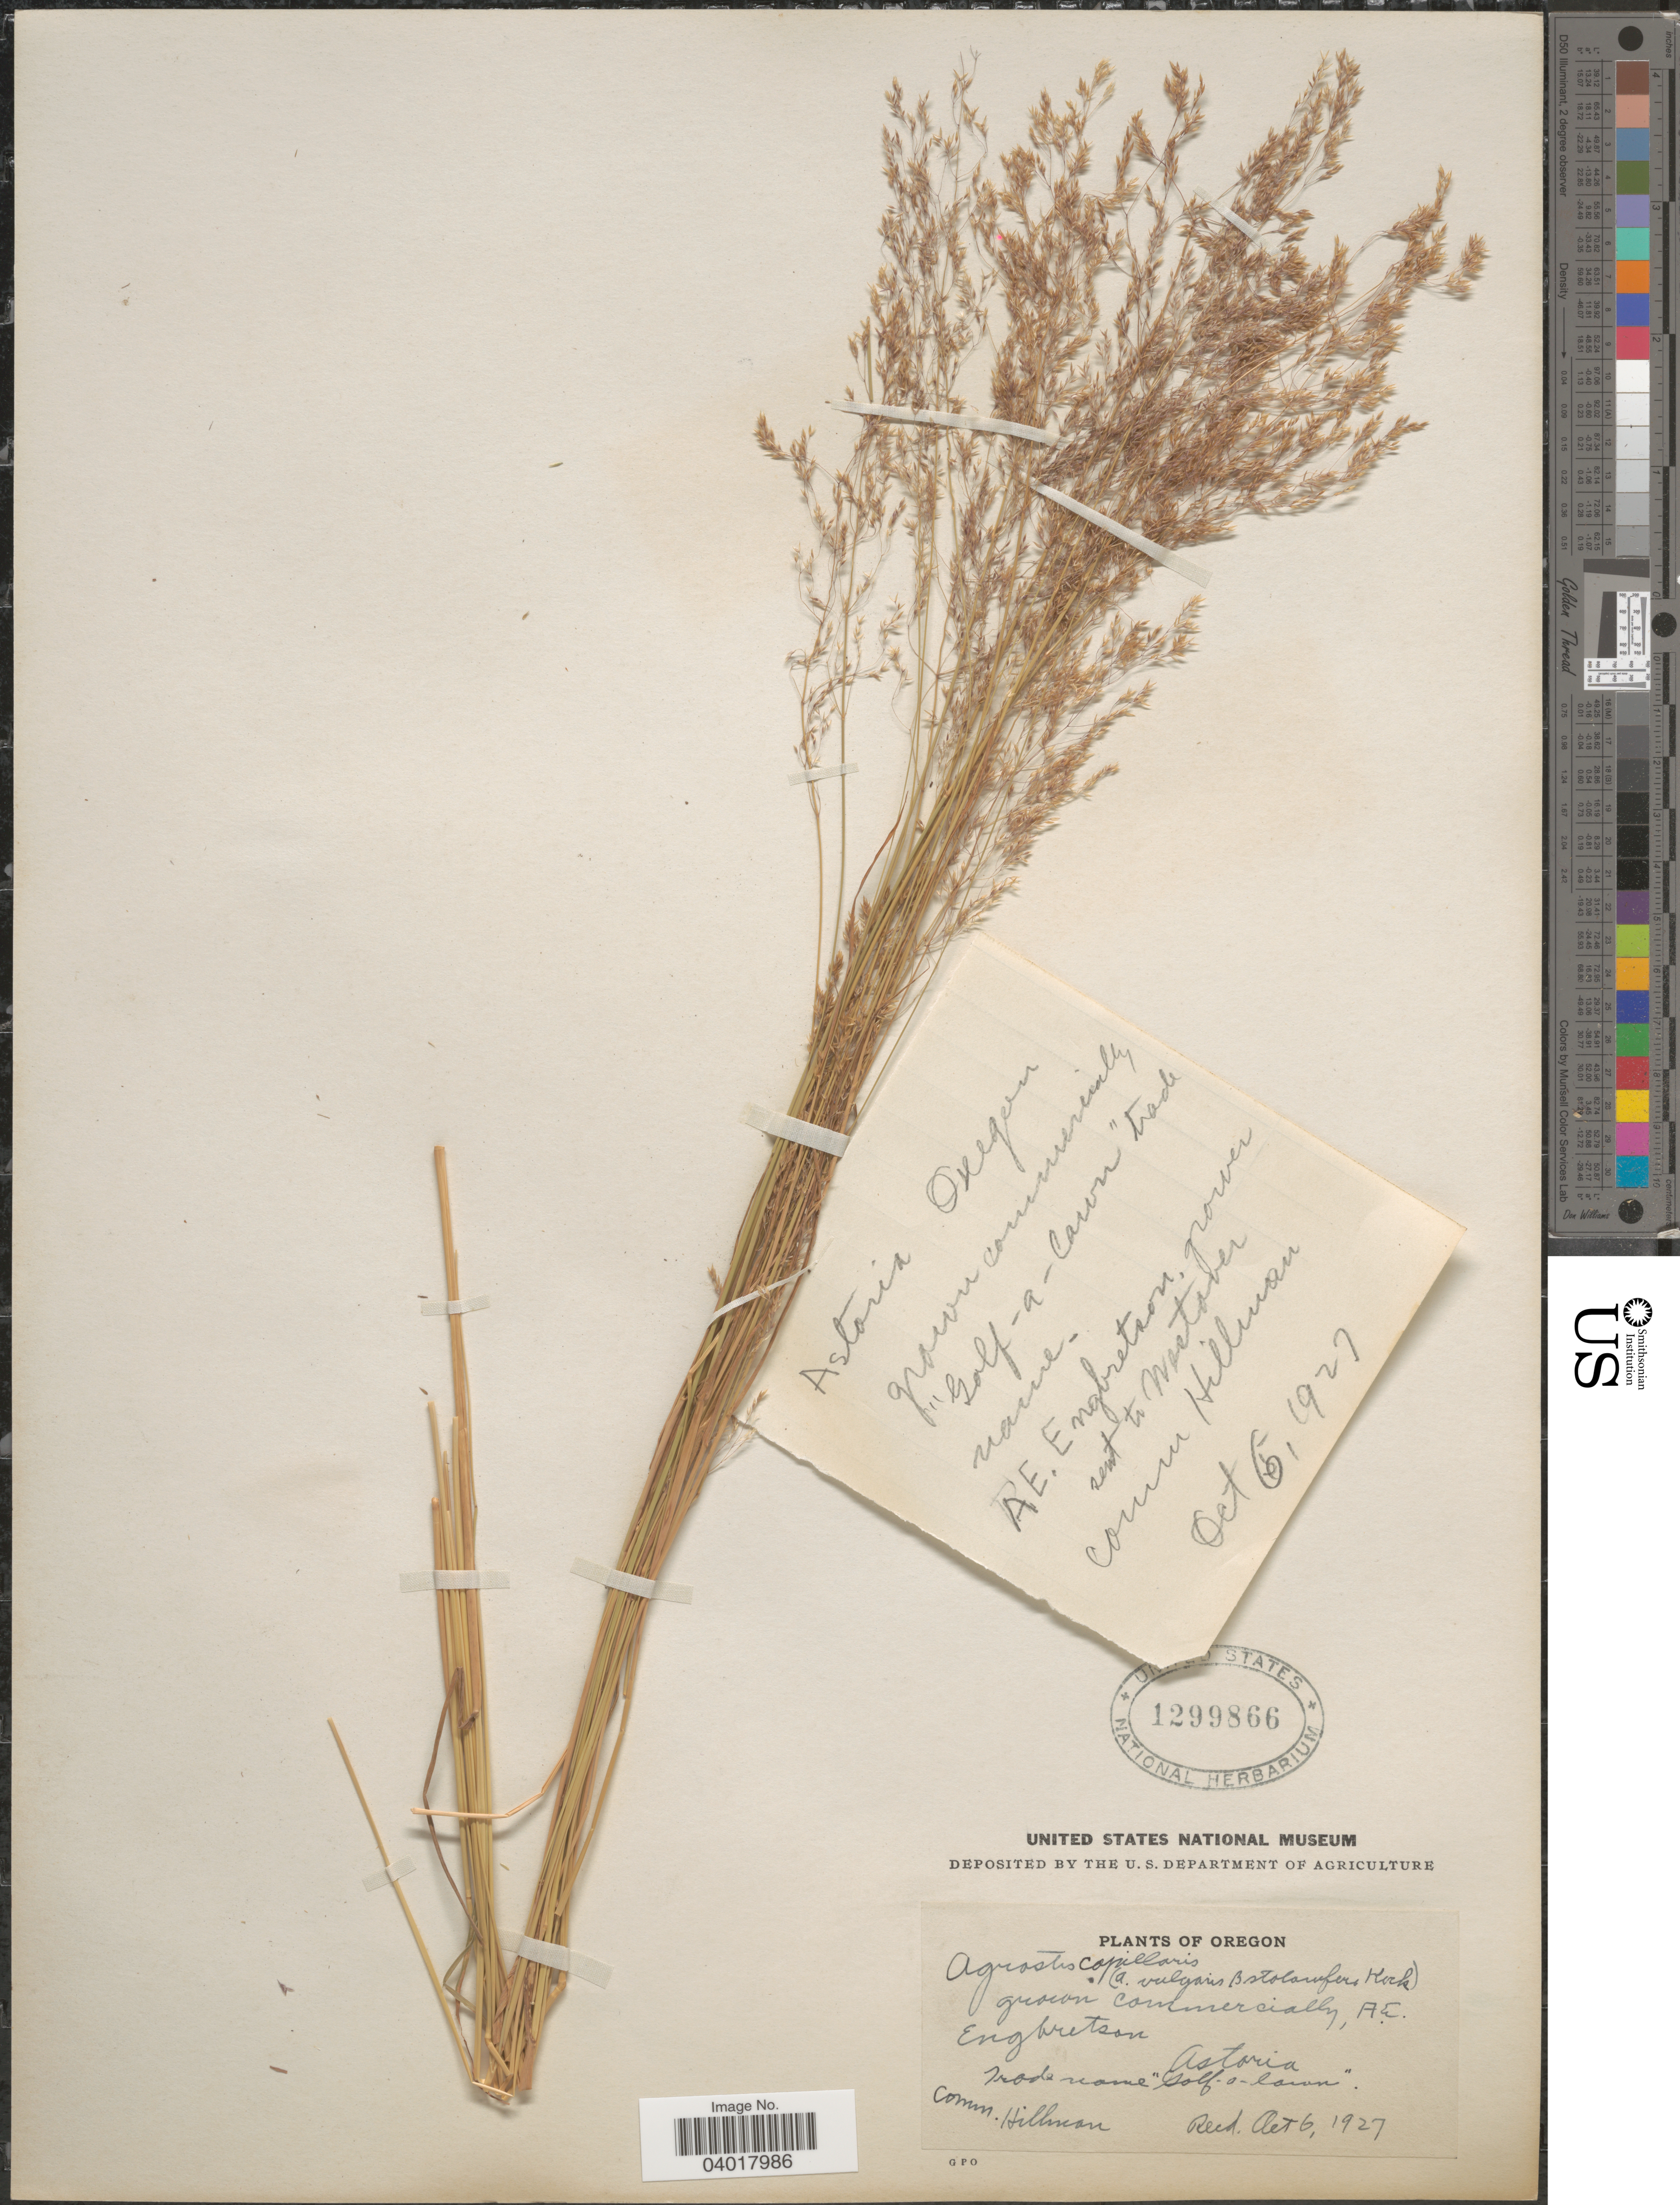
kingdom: Plantae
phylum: Tracheophyta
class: Liliopsida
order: Poales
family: Poaceae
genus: Agrostis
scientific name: Agrostis capillaris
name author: L.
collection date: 1927-10-06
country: United States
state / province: Oregon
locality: Astoria.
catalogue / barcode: US 1299866